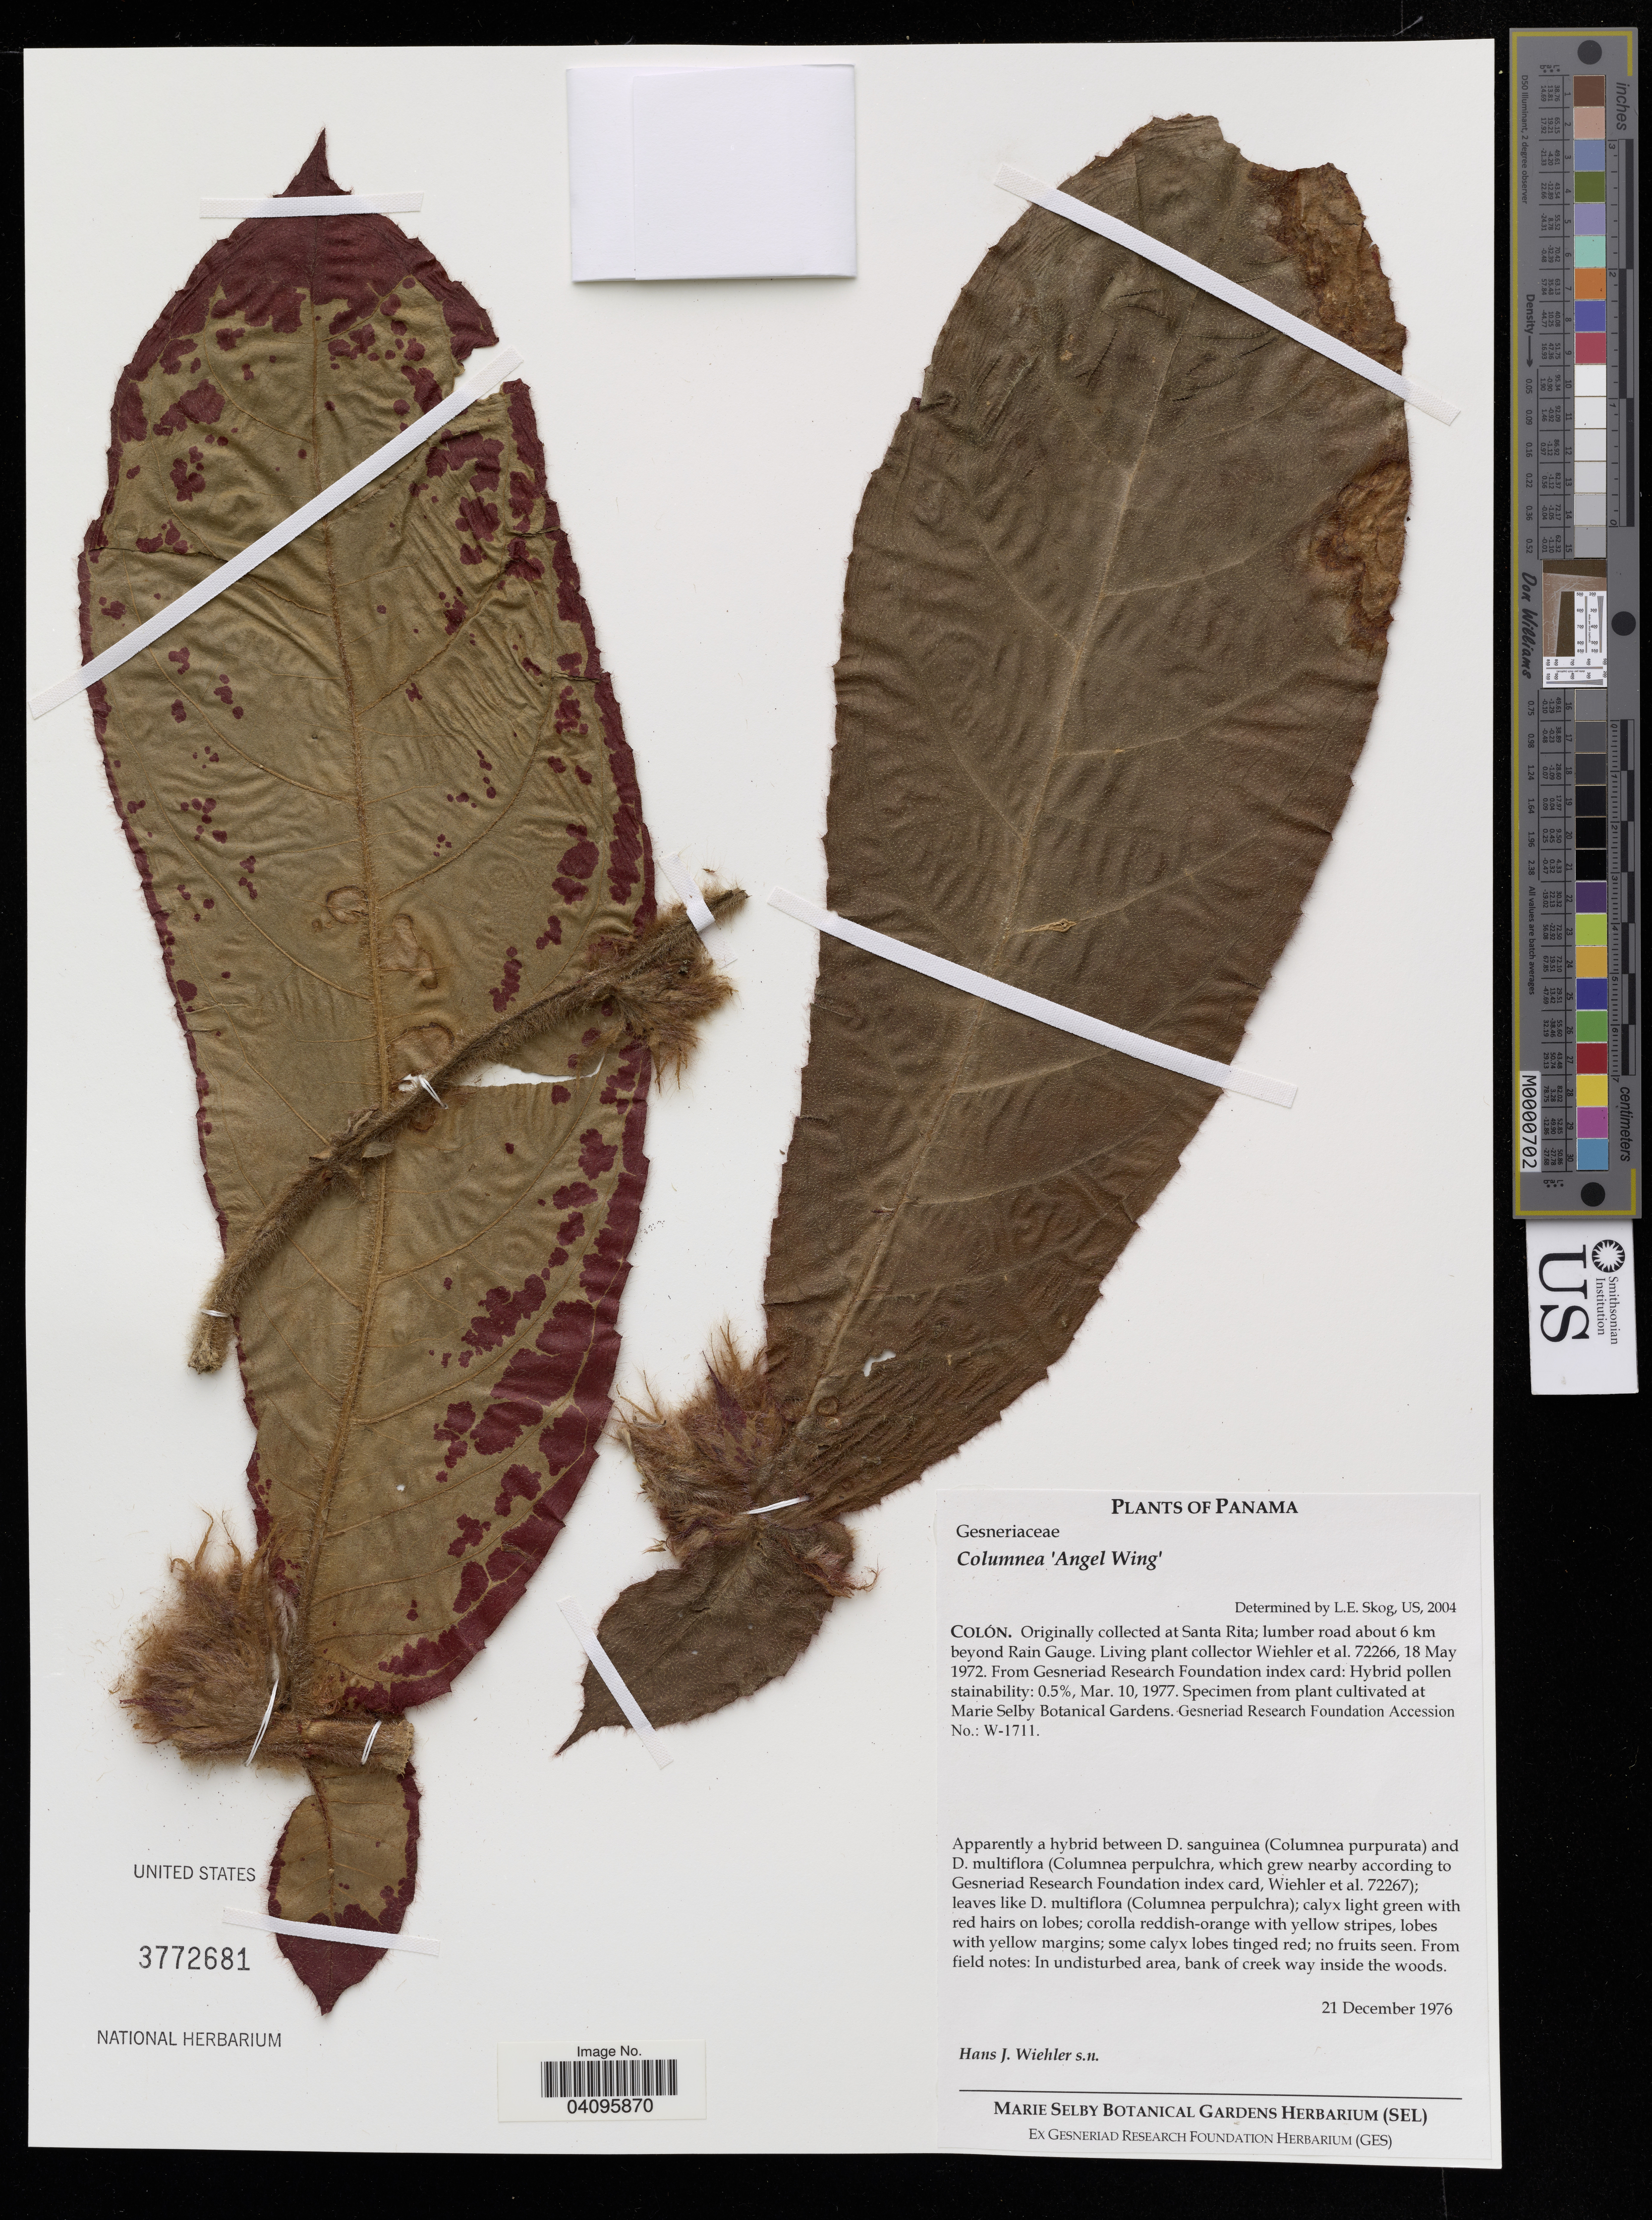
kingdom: Plantae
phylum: Tracheophyta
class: Magnoliopsida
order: Lamiales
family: Gesneriaceae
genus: Columnea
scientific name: Columnea sp.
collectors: H. J. Wiehler & et al.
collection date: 1976-12-21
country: United States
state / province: Florida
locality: Marie Selby Botanical Gardens.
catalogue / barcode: US 3772681